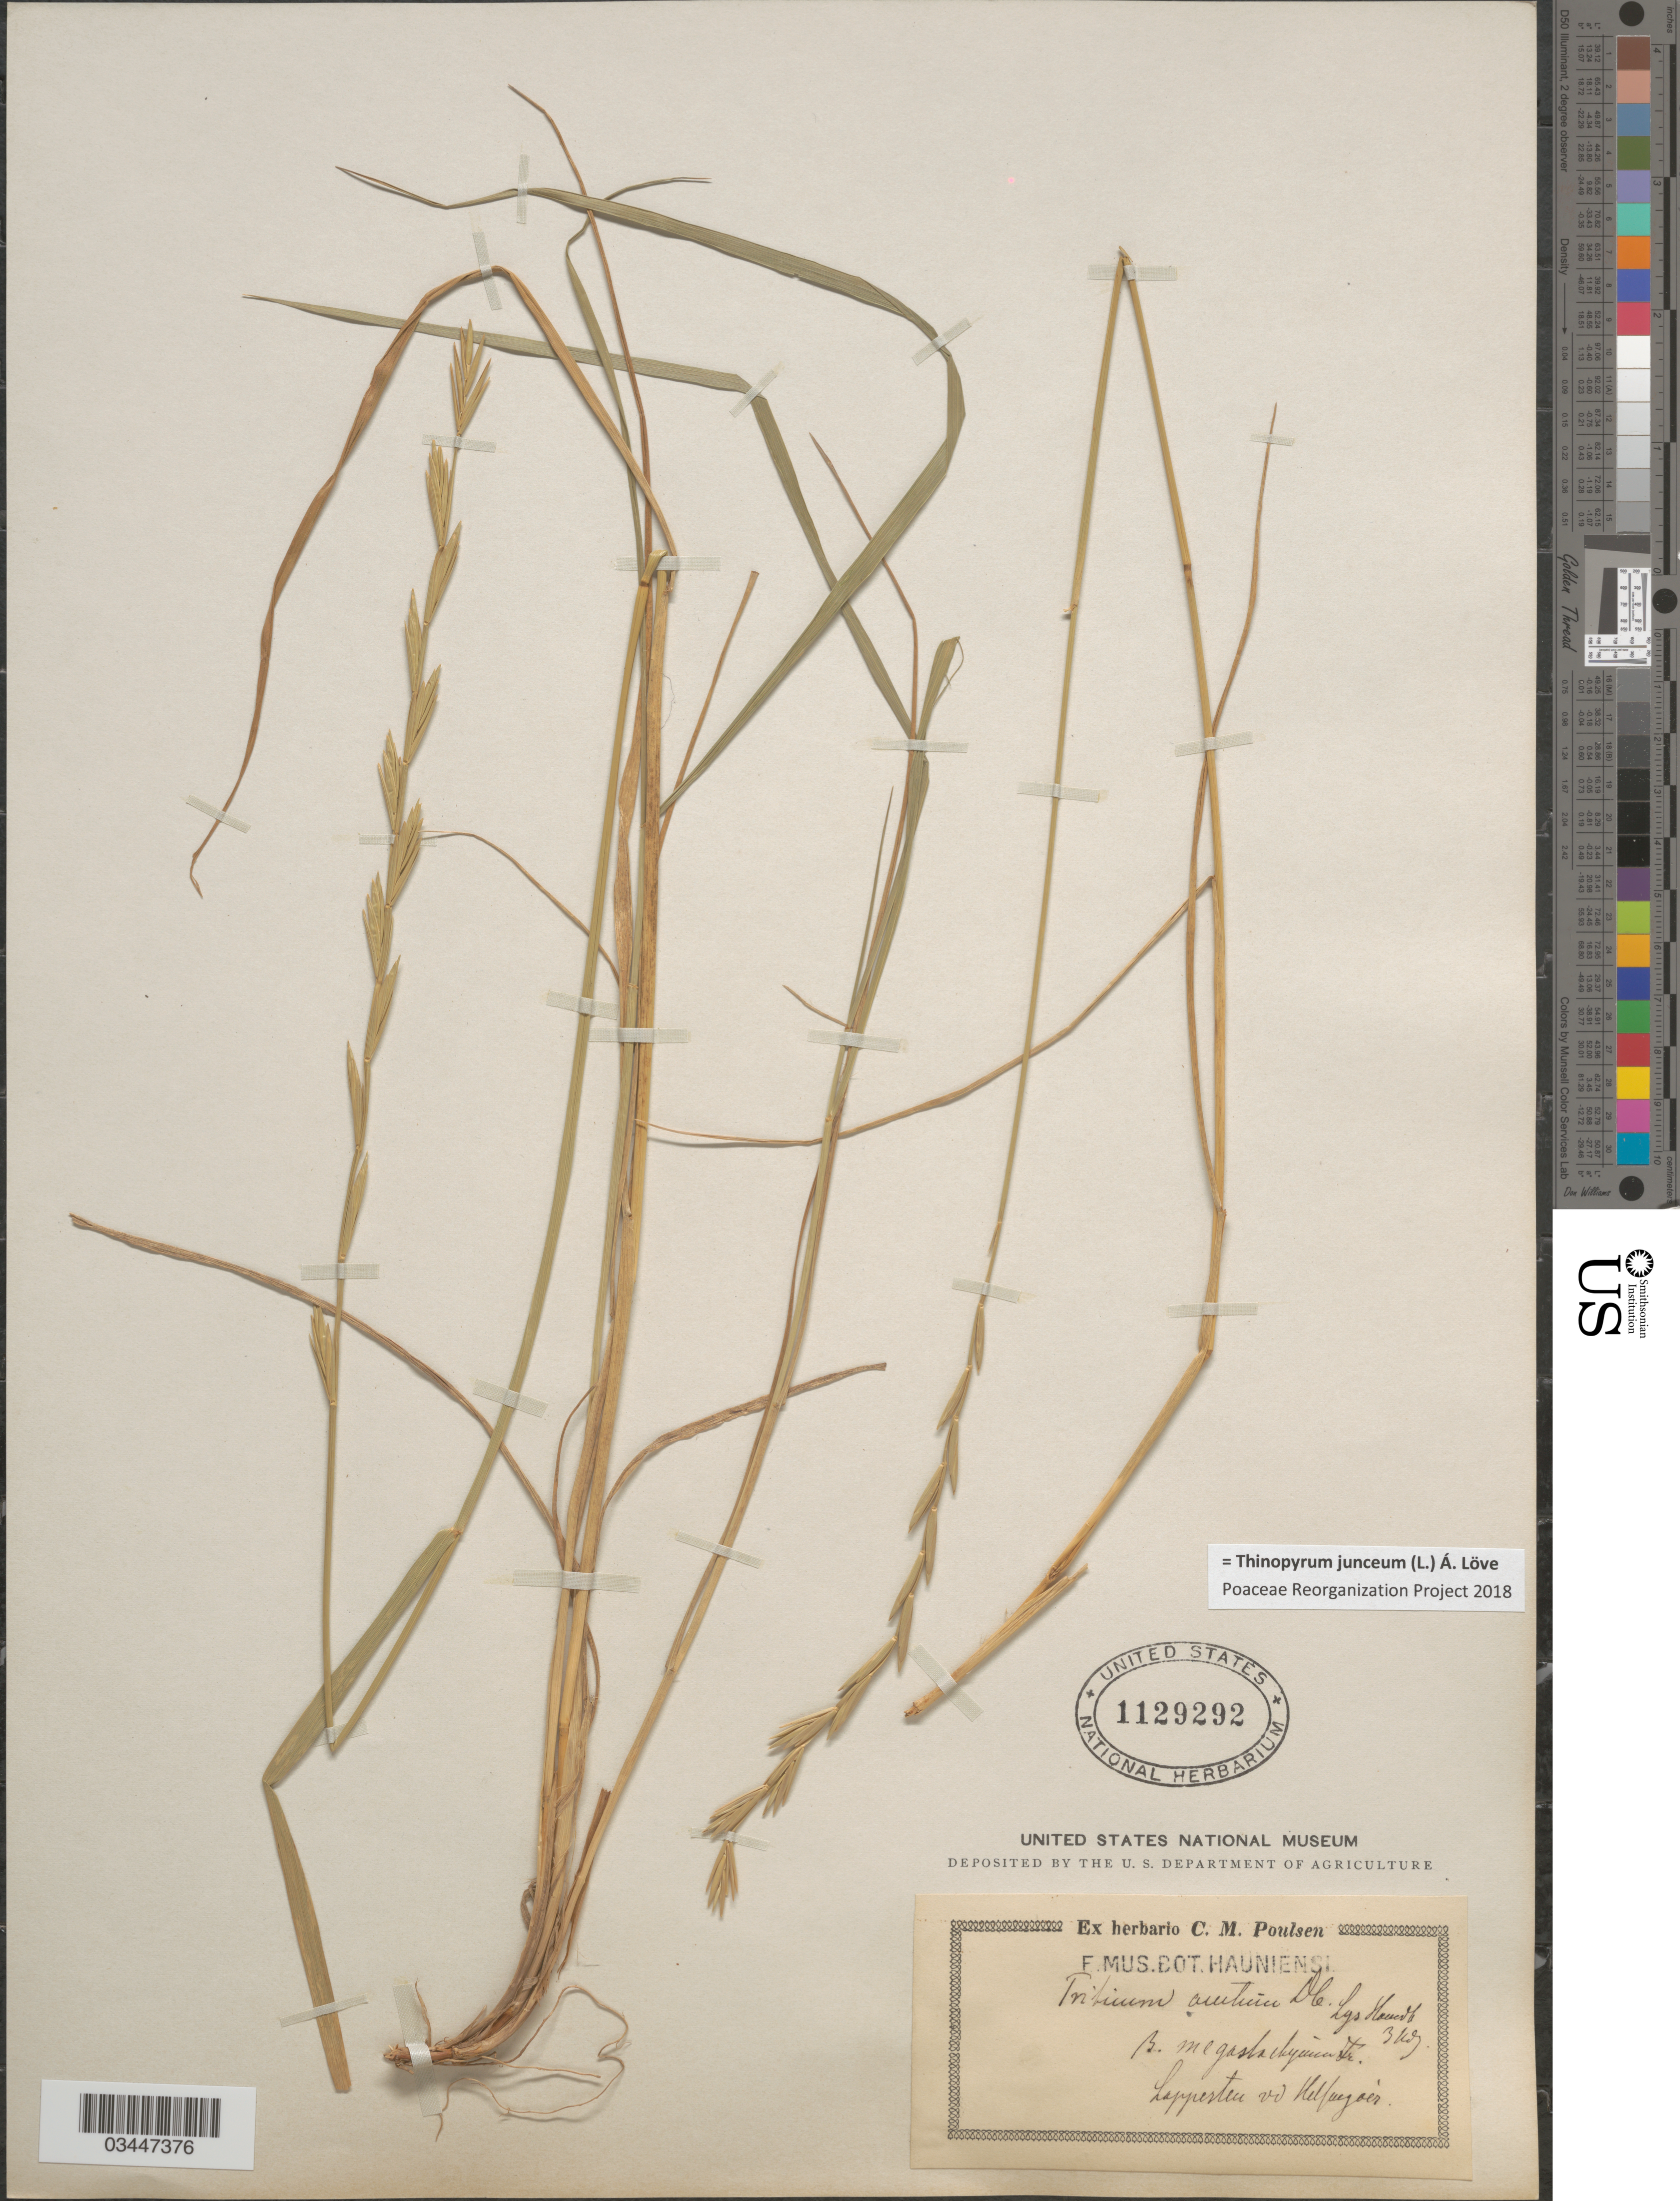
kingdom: Plantae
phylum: Tracheophyta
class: Liliopsida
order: Poales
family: Poaceae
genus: Thinopyrum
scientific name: Thinopyrum junceum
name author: (L.) Á. Löve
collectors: ex herb. C. M. Poulsen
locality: Lapperten vd Kelfeugoer.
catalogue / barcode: US 1129292